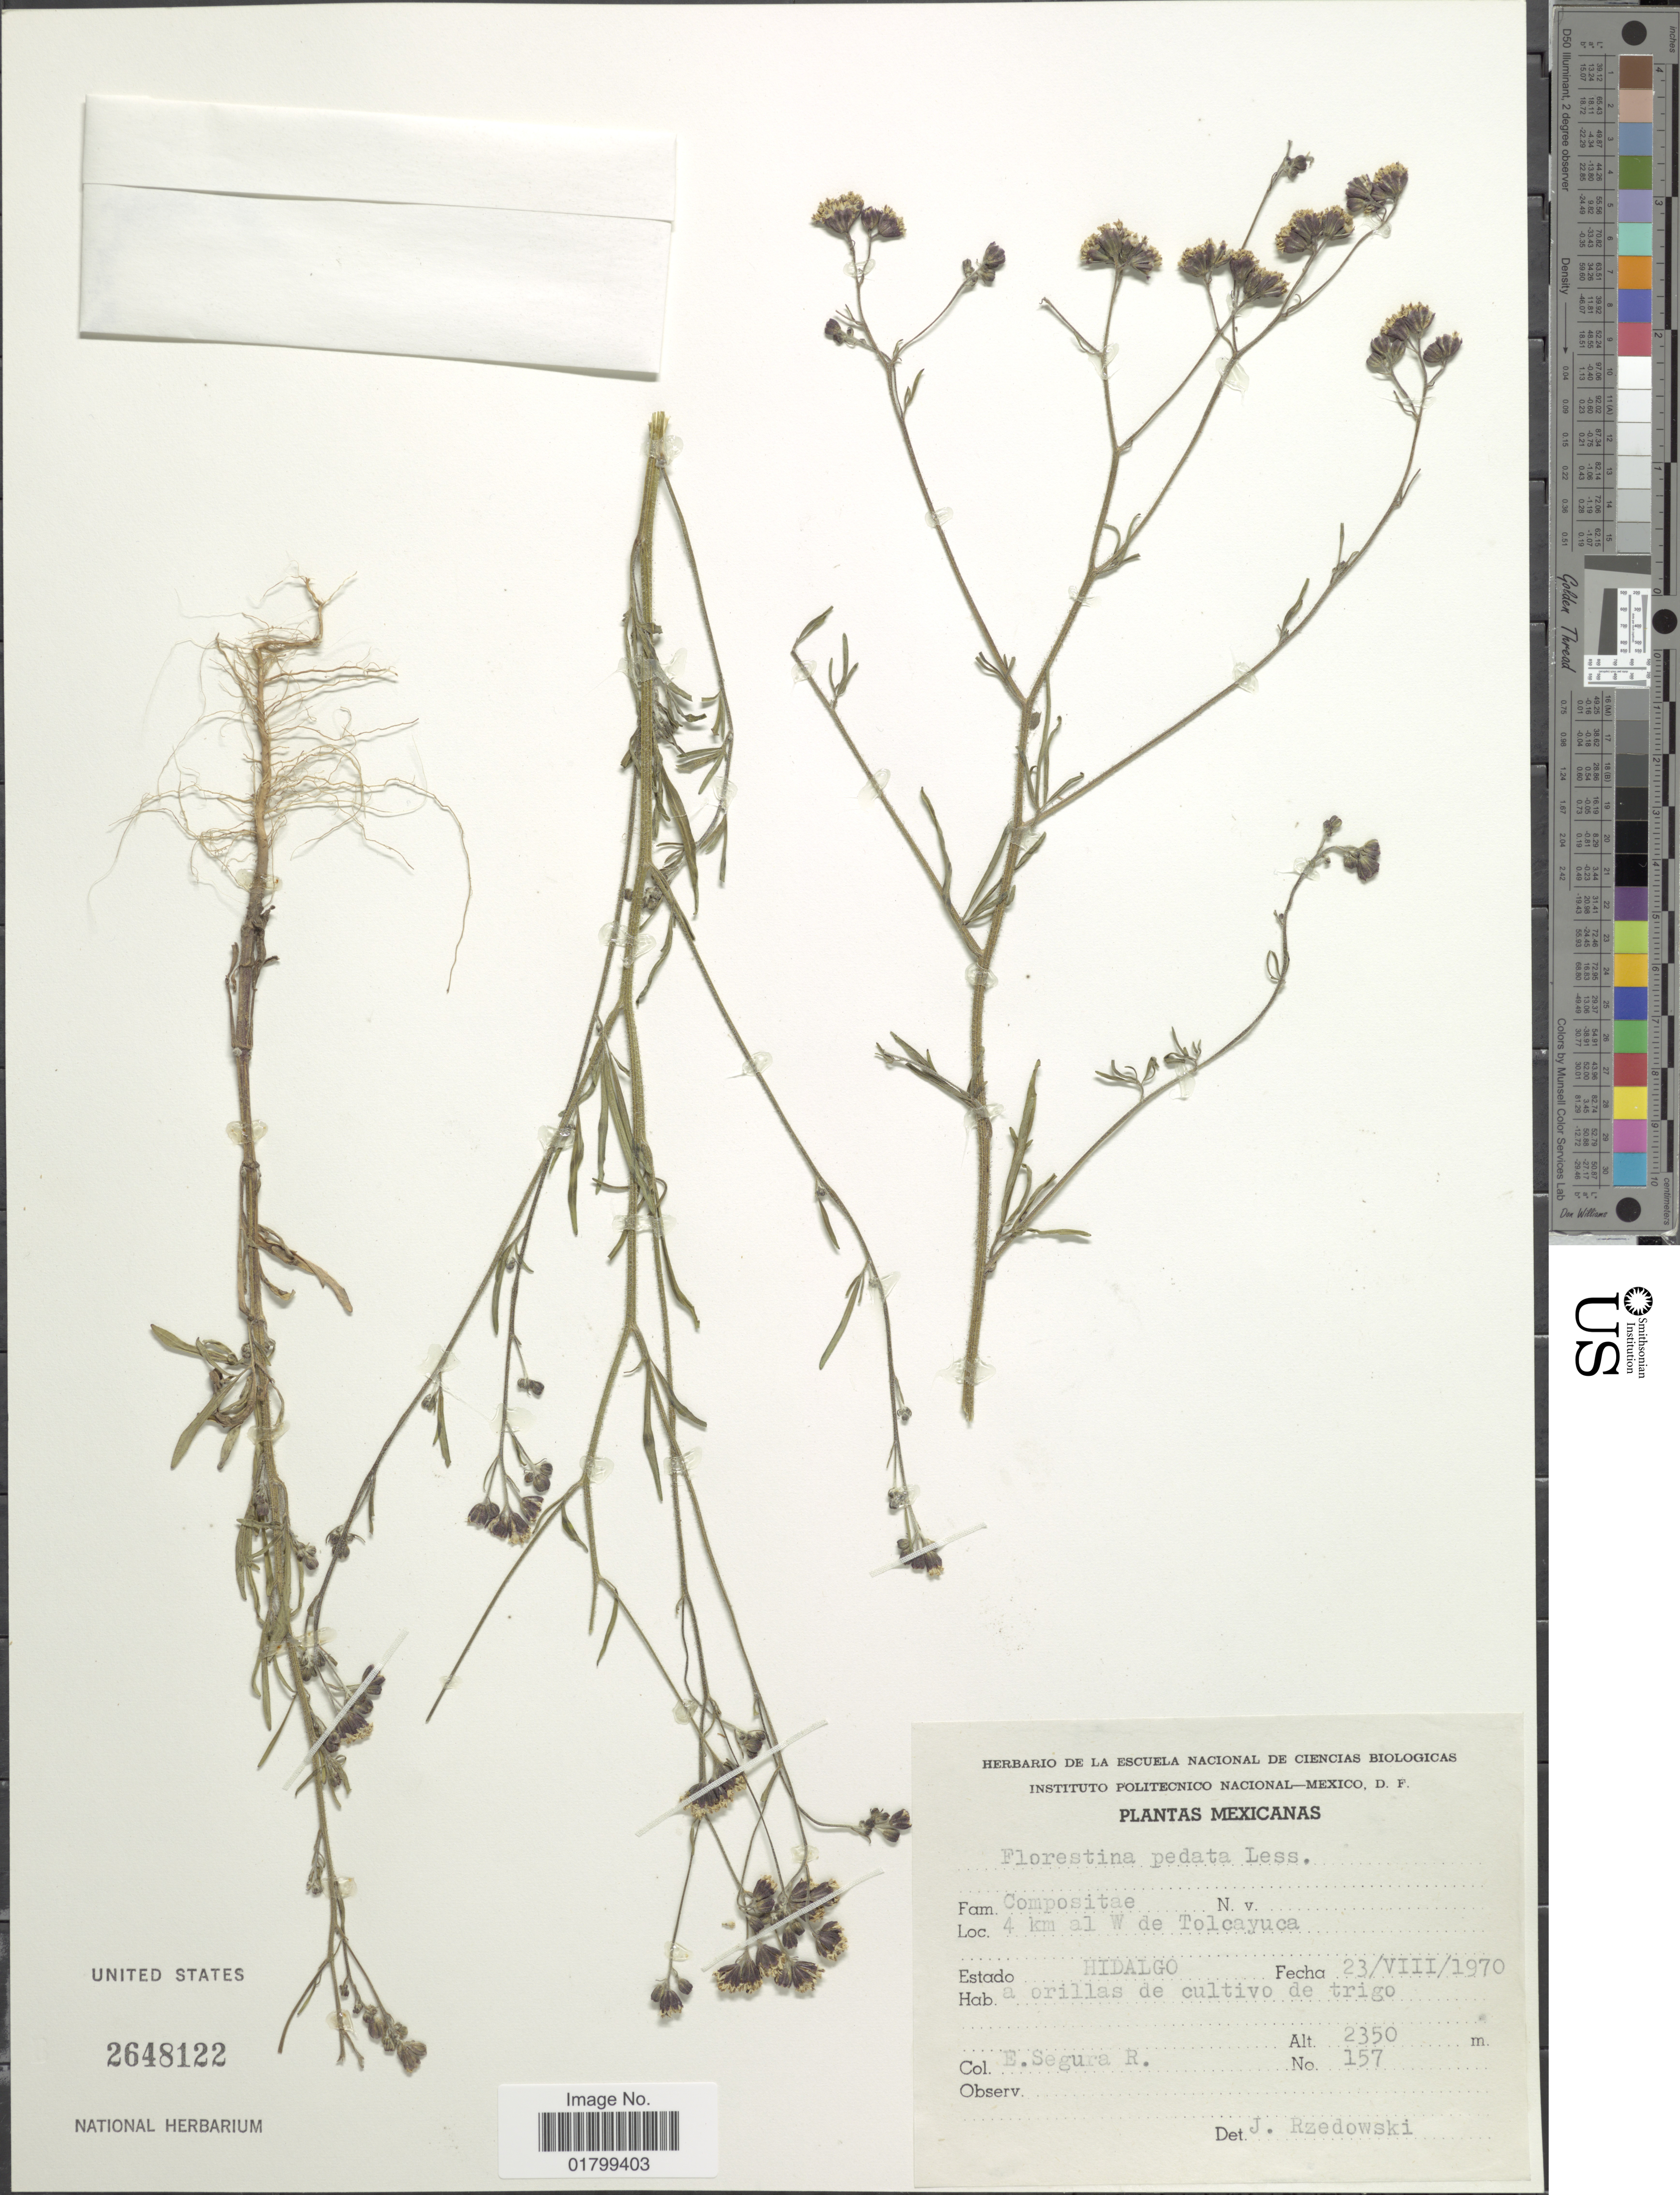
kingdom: Plantae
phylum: Tracheophyta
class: Magnoliopsida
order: Asterales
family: Asteraceae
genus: Florestina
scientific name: Florestina pedata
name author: (Cav.) Cass.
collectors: E. Segura R.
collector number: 157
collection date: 1970-08-23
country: Mexico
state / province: Hidalgo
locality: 4 km al W de Tolcayuca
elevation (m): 2350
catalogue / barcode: US 2648122